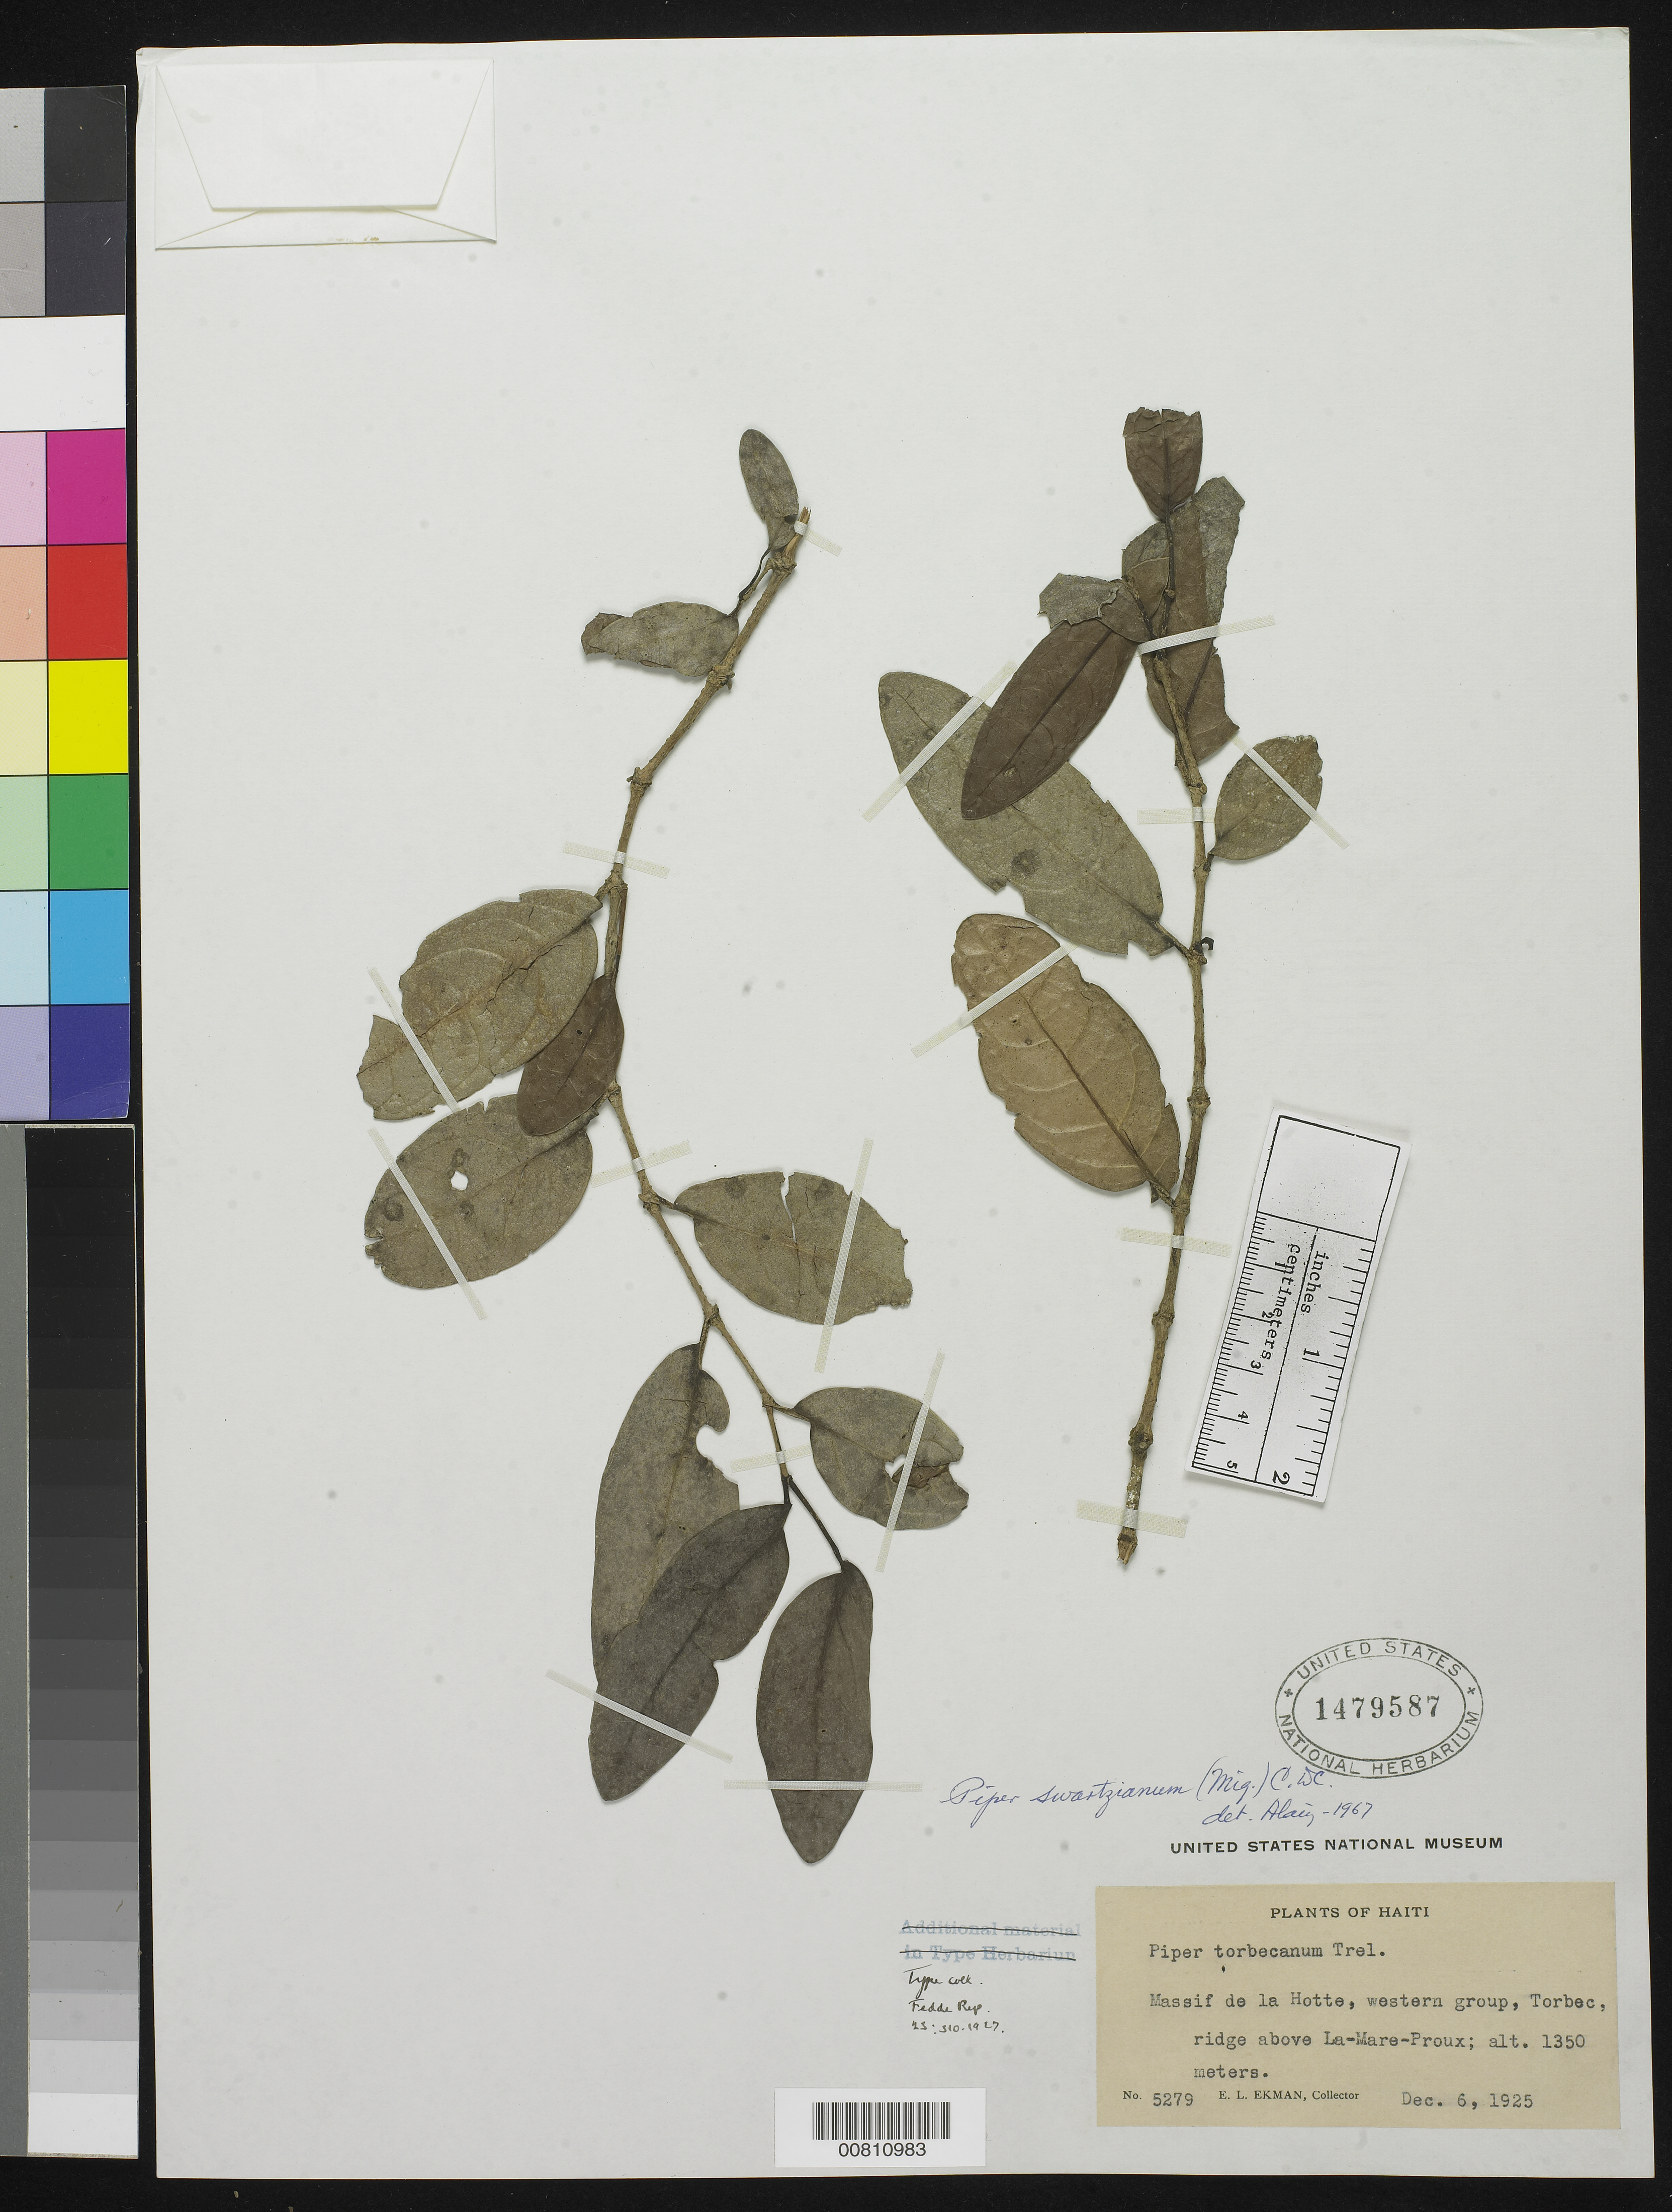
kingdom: Plantae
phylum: Tracheophyta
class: Magnoliopsida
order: Piperales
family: Piperaceae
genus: Piper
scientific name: Piper torbecanum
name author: Trel.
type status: Isotype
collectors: E. L. Ekman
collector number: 5279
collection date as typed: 06 Dec 1925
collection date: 1925-12-06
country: Haiti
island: Hispaniola Island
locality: Massif de la Hotte, western group, Torbec, ridge above La-Mare-Proux.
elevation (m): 1350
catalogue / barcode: US 1479587